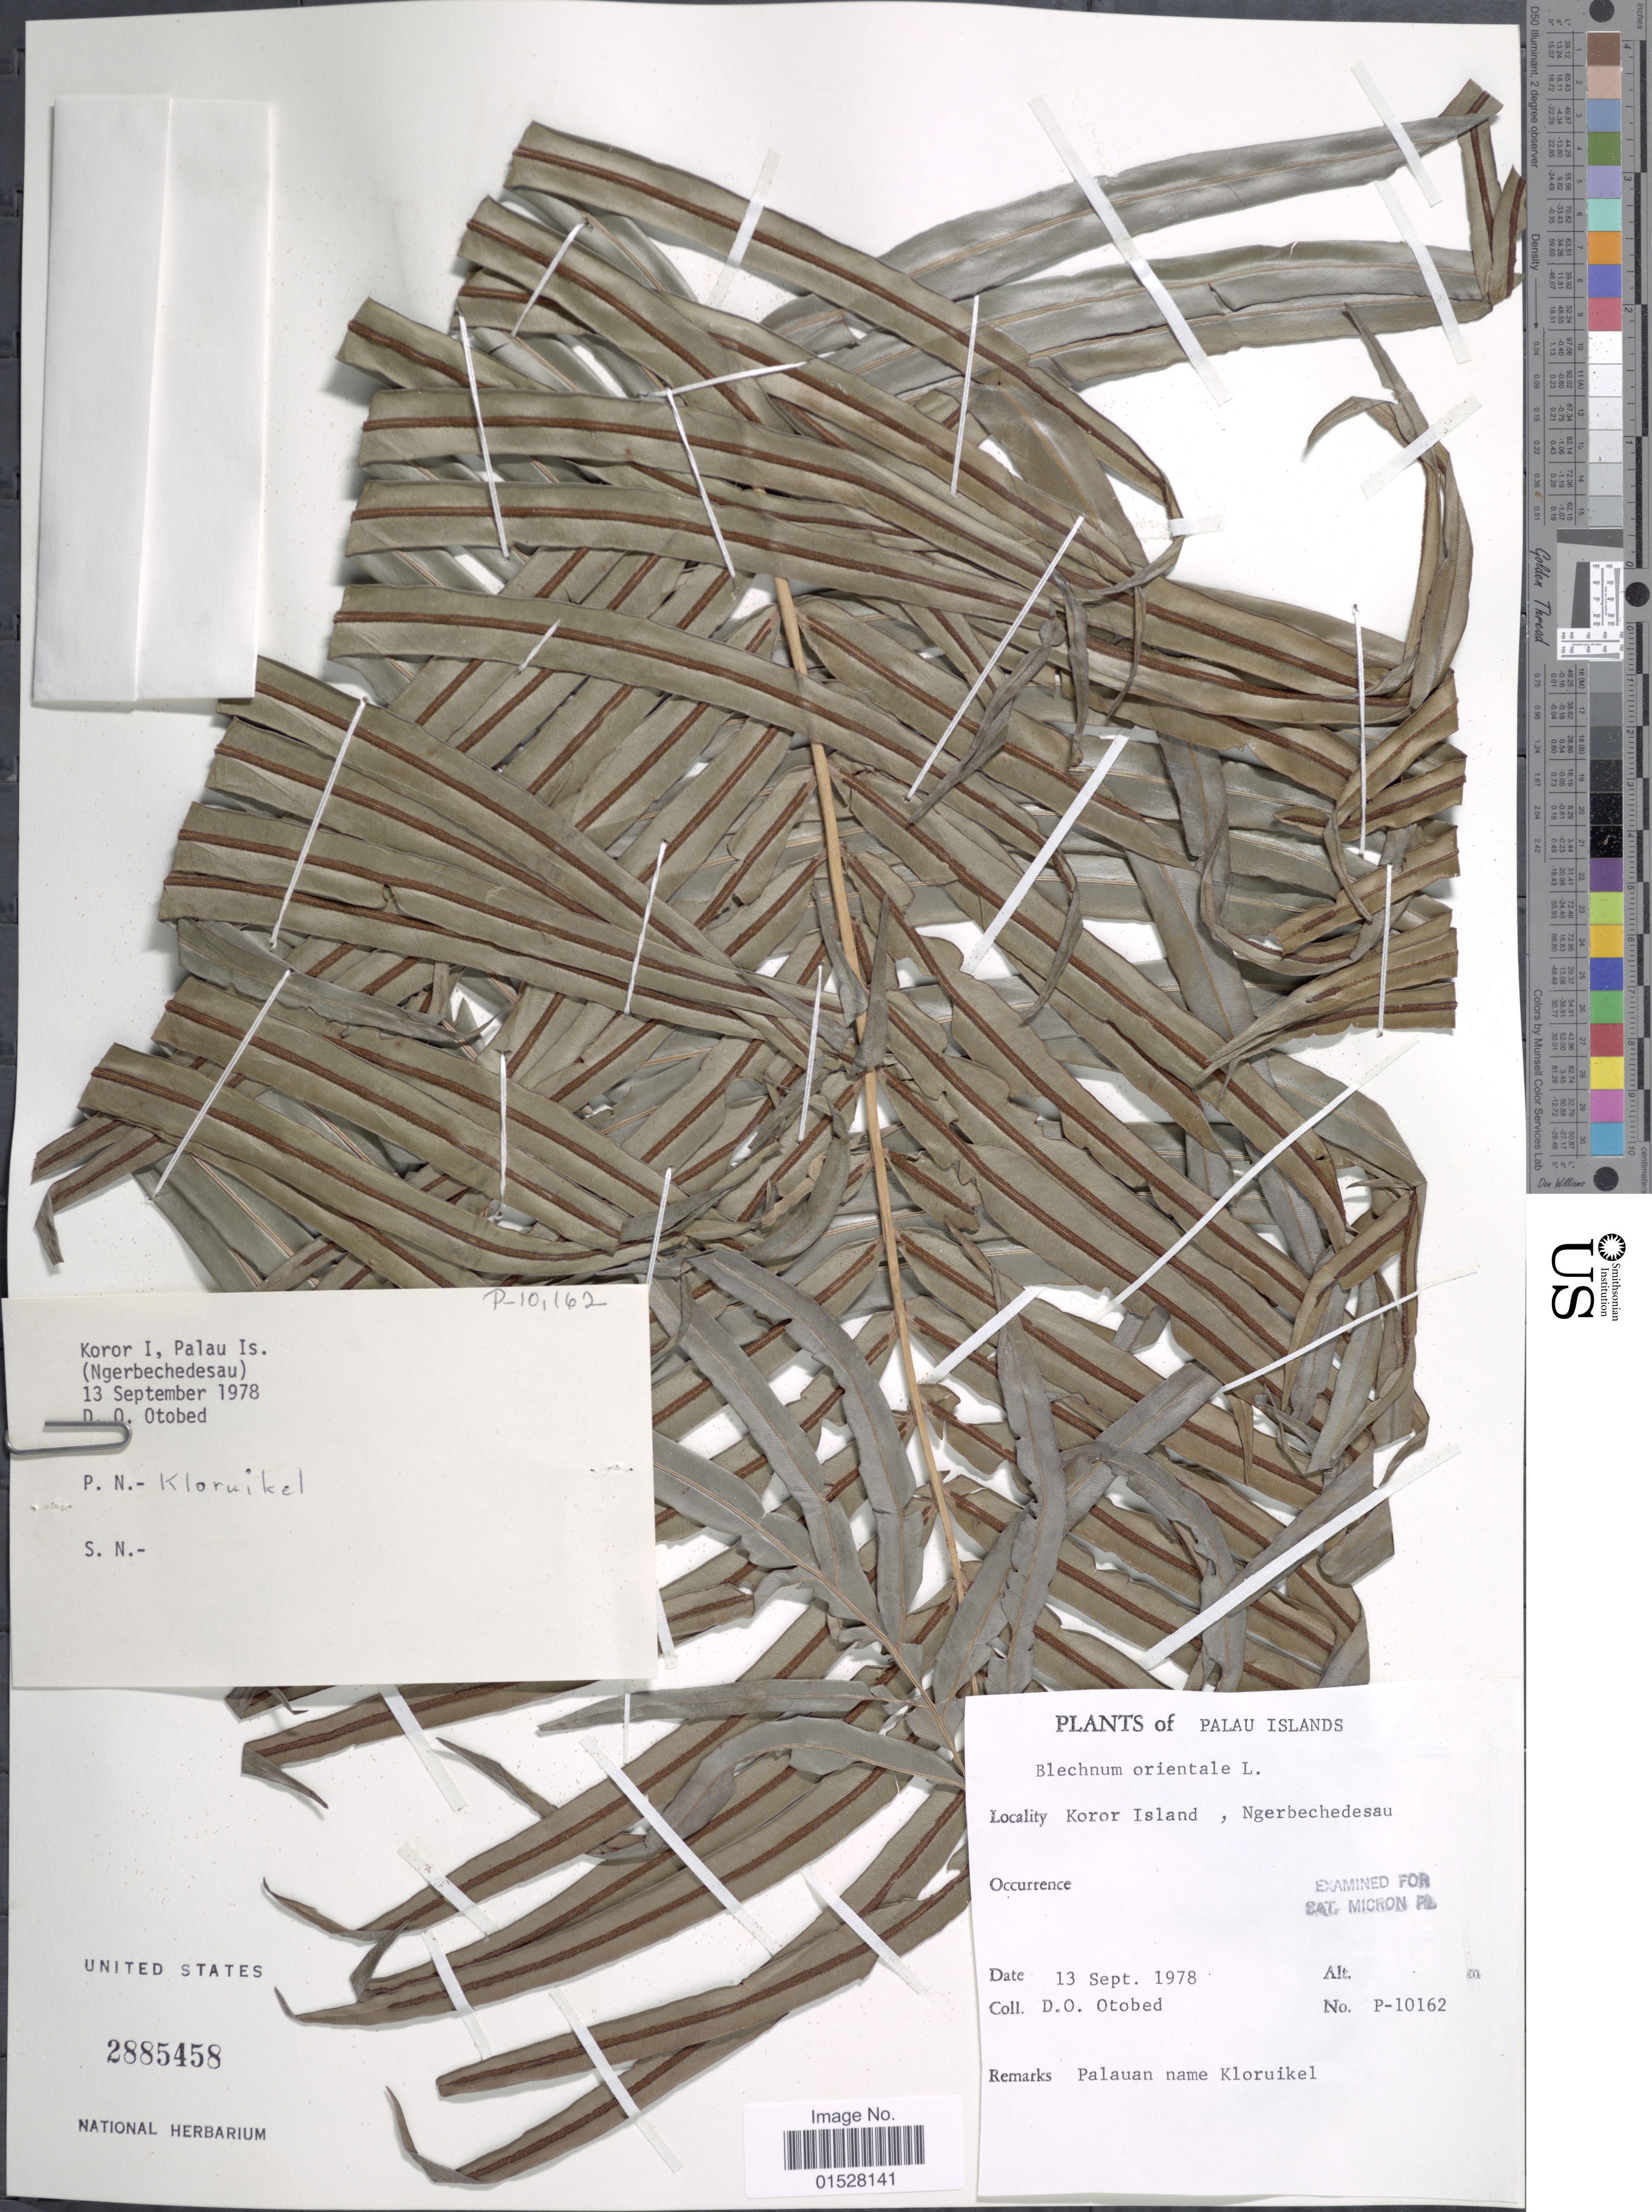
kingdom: Plantae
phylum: Tracheophyta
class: Polypodiopsida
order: Polypodiales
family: Blechnaceae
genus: Blechnum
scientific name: Blechnum orientale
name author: L.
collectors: D. O. Otobed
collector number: P-10162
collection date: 1978-09-13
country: Palau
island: Oreor [Koror]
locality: Palau Islands, Koror Island, Ngerbechedesau.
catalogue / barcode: US 2885458